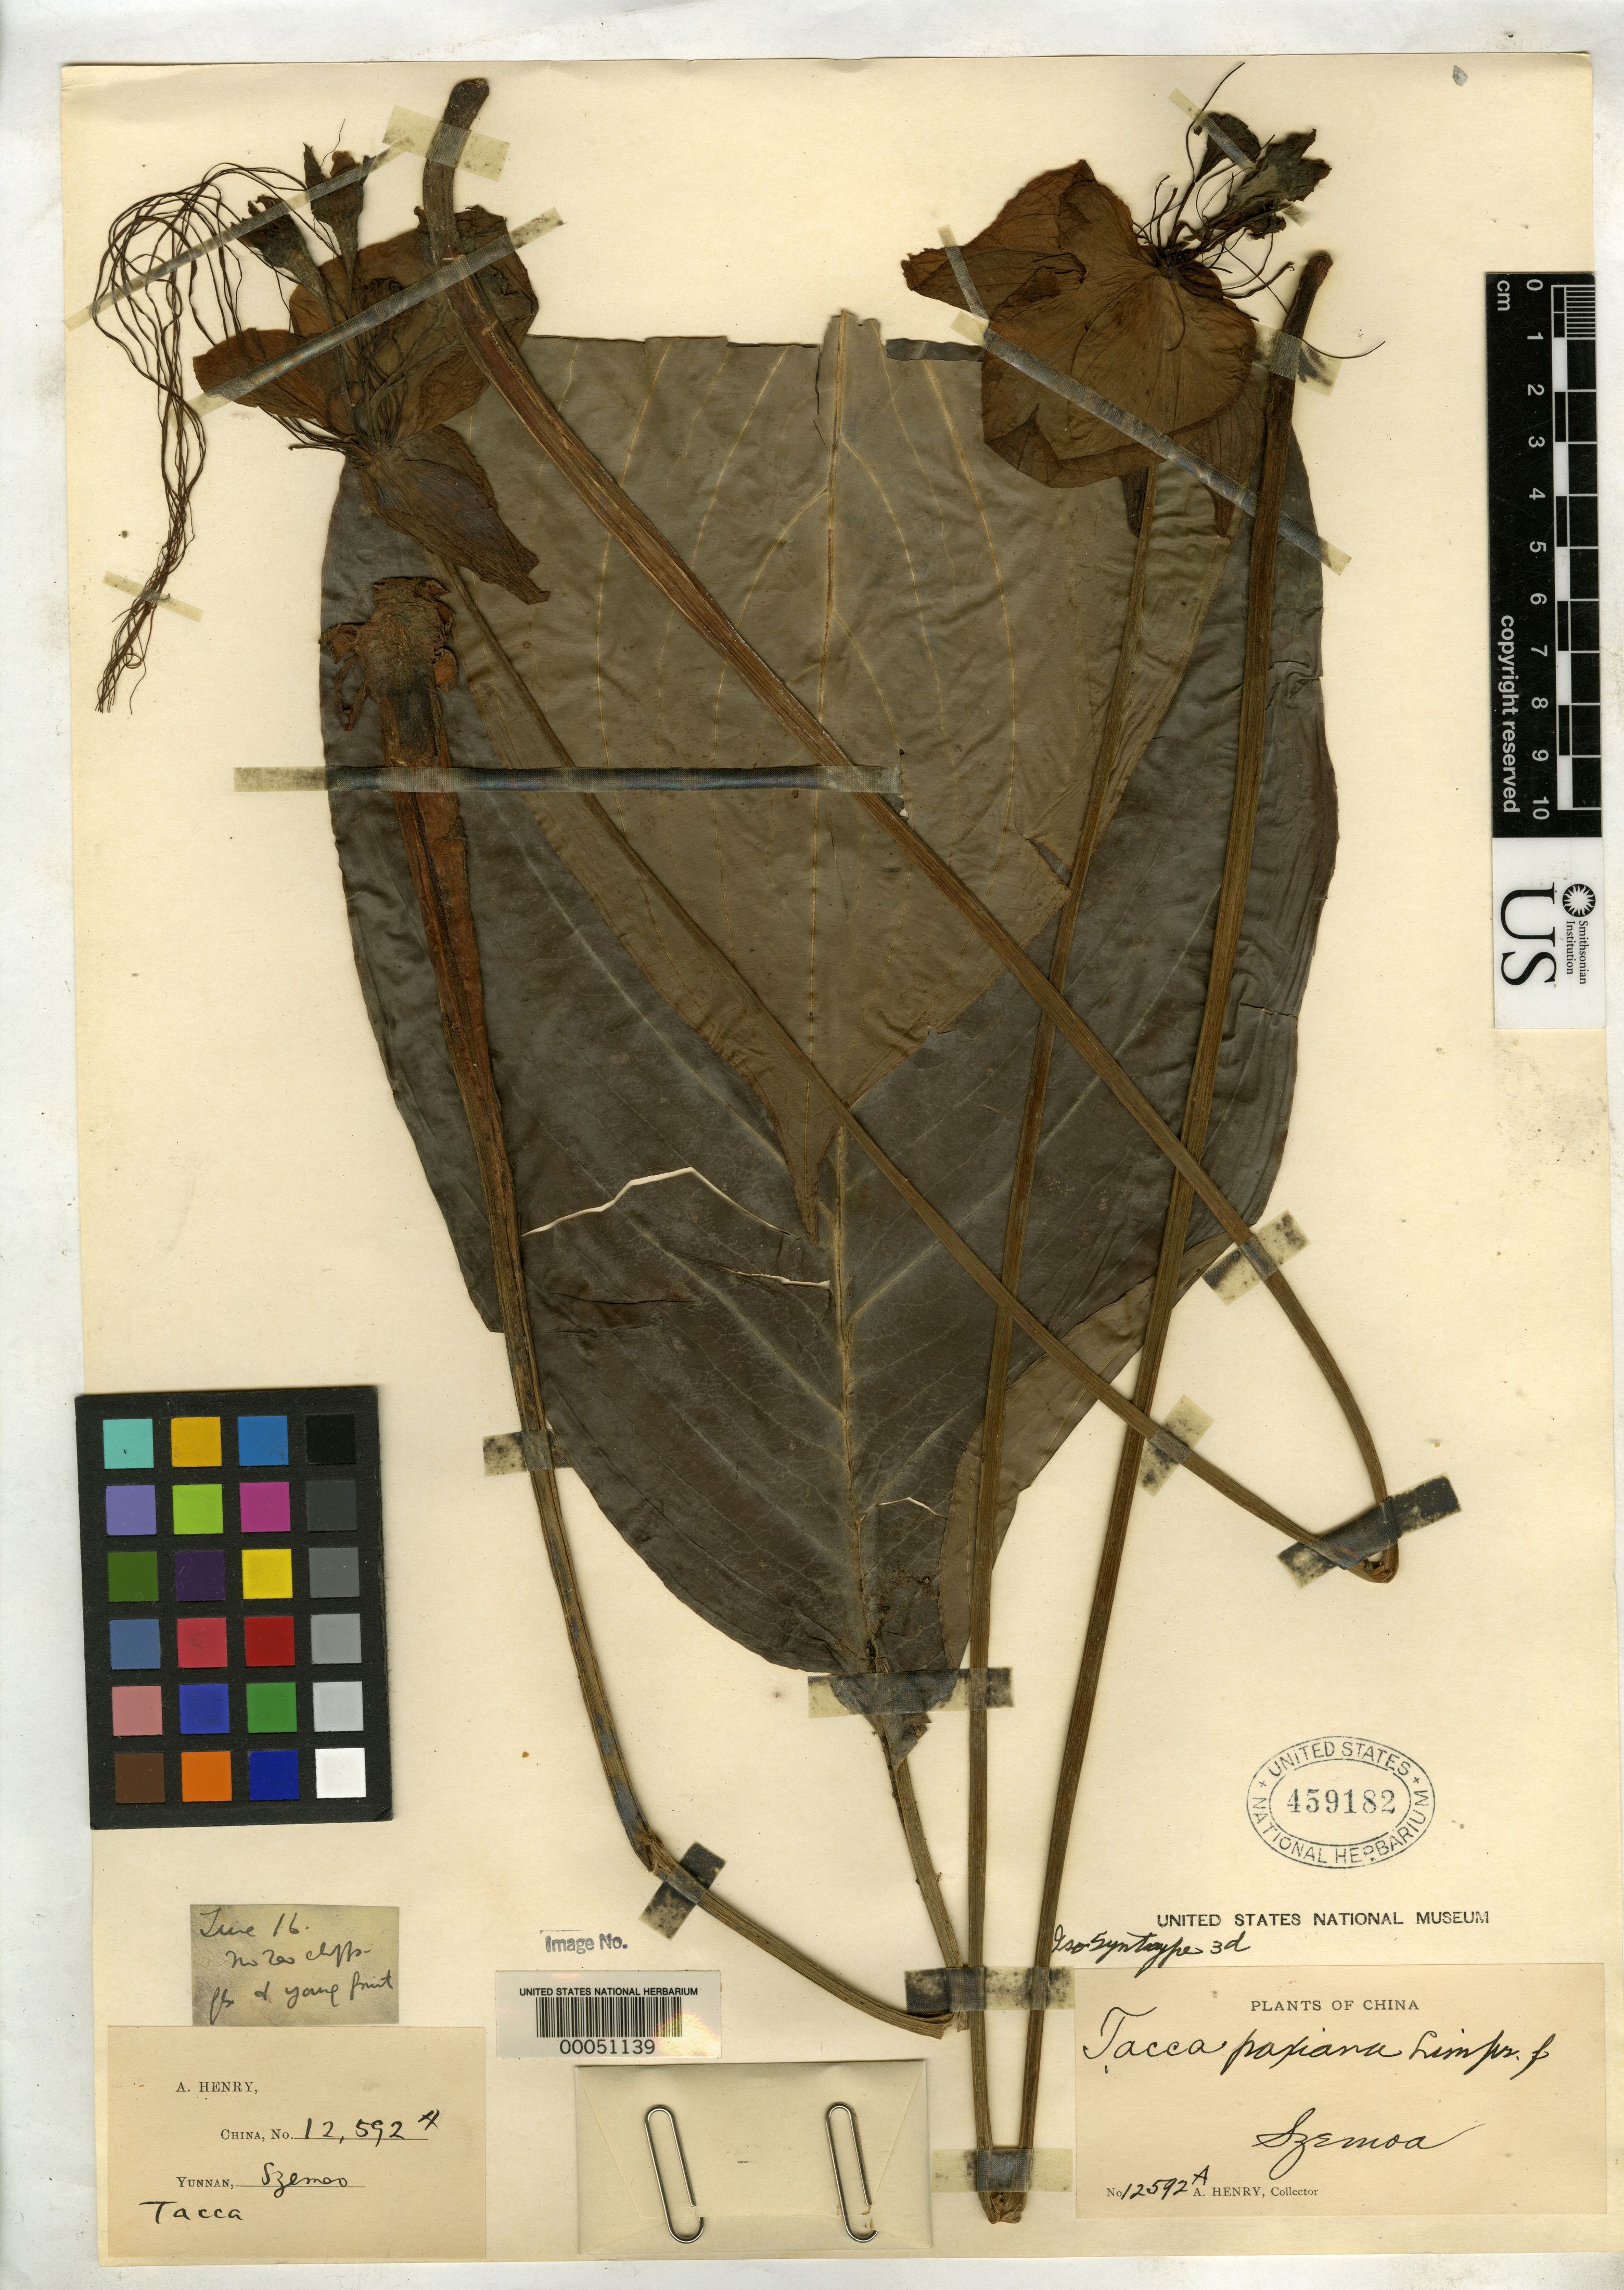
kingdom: Plantae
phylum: Tracheophyta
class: Liliopsida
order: Dioscoreales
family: Dioscoreaceae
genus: Tacca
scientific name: Tacca paxiana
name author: H. Limpr.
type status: Isosyntype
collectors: A. Henry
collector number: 12592 A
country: China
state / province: Yunnan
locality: Szemoa.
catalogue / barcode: US 459182